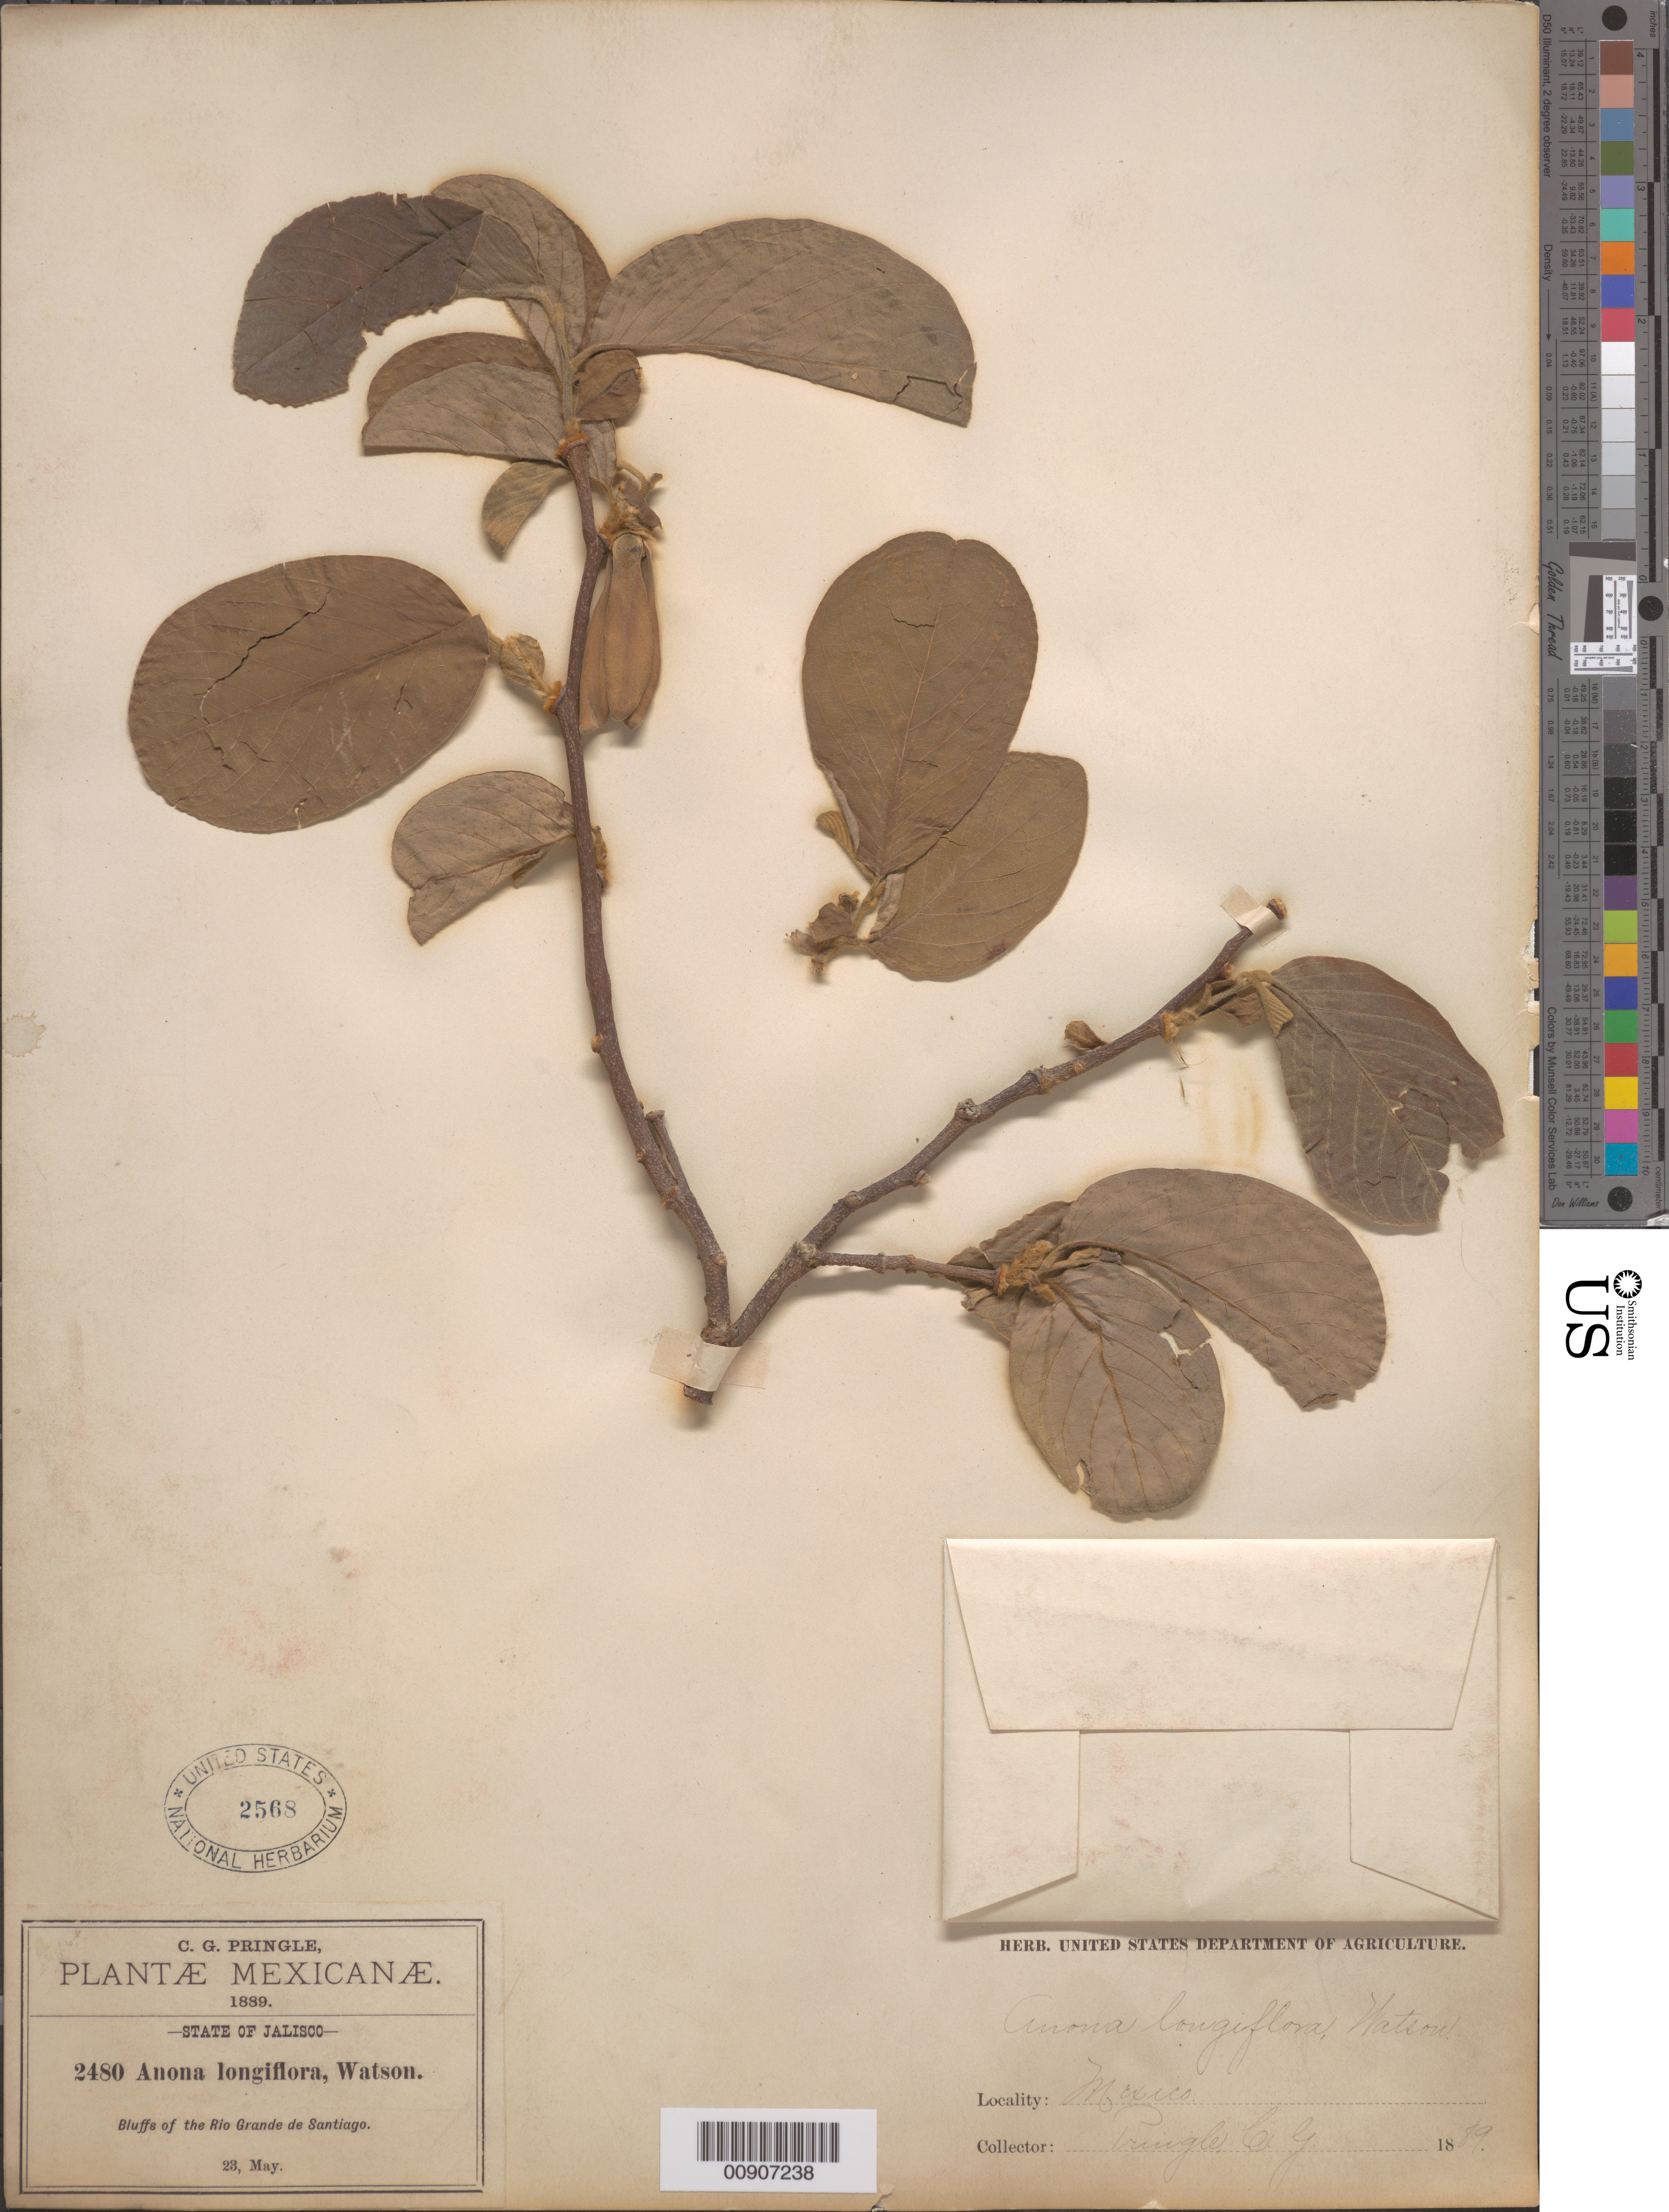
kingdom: Plantae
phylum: Tracheophyta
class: Magnoliopsida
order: Magnoliales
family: Annonaceae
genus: Annona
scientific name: Annona longiflora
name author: S. Watson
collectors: C. G. Pringle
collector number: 2480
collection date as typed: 23 May 1889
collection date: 1889-05-23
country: Mexico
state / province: Jalisco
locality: Bluffs of the Río Grande de Santiago, State of Jalisco.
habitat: Bluffs of the Río.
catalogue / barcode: US 2568